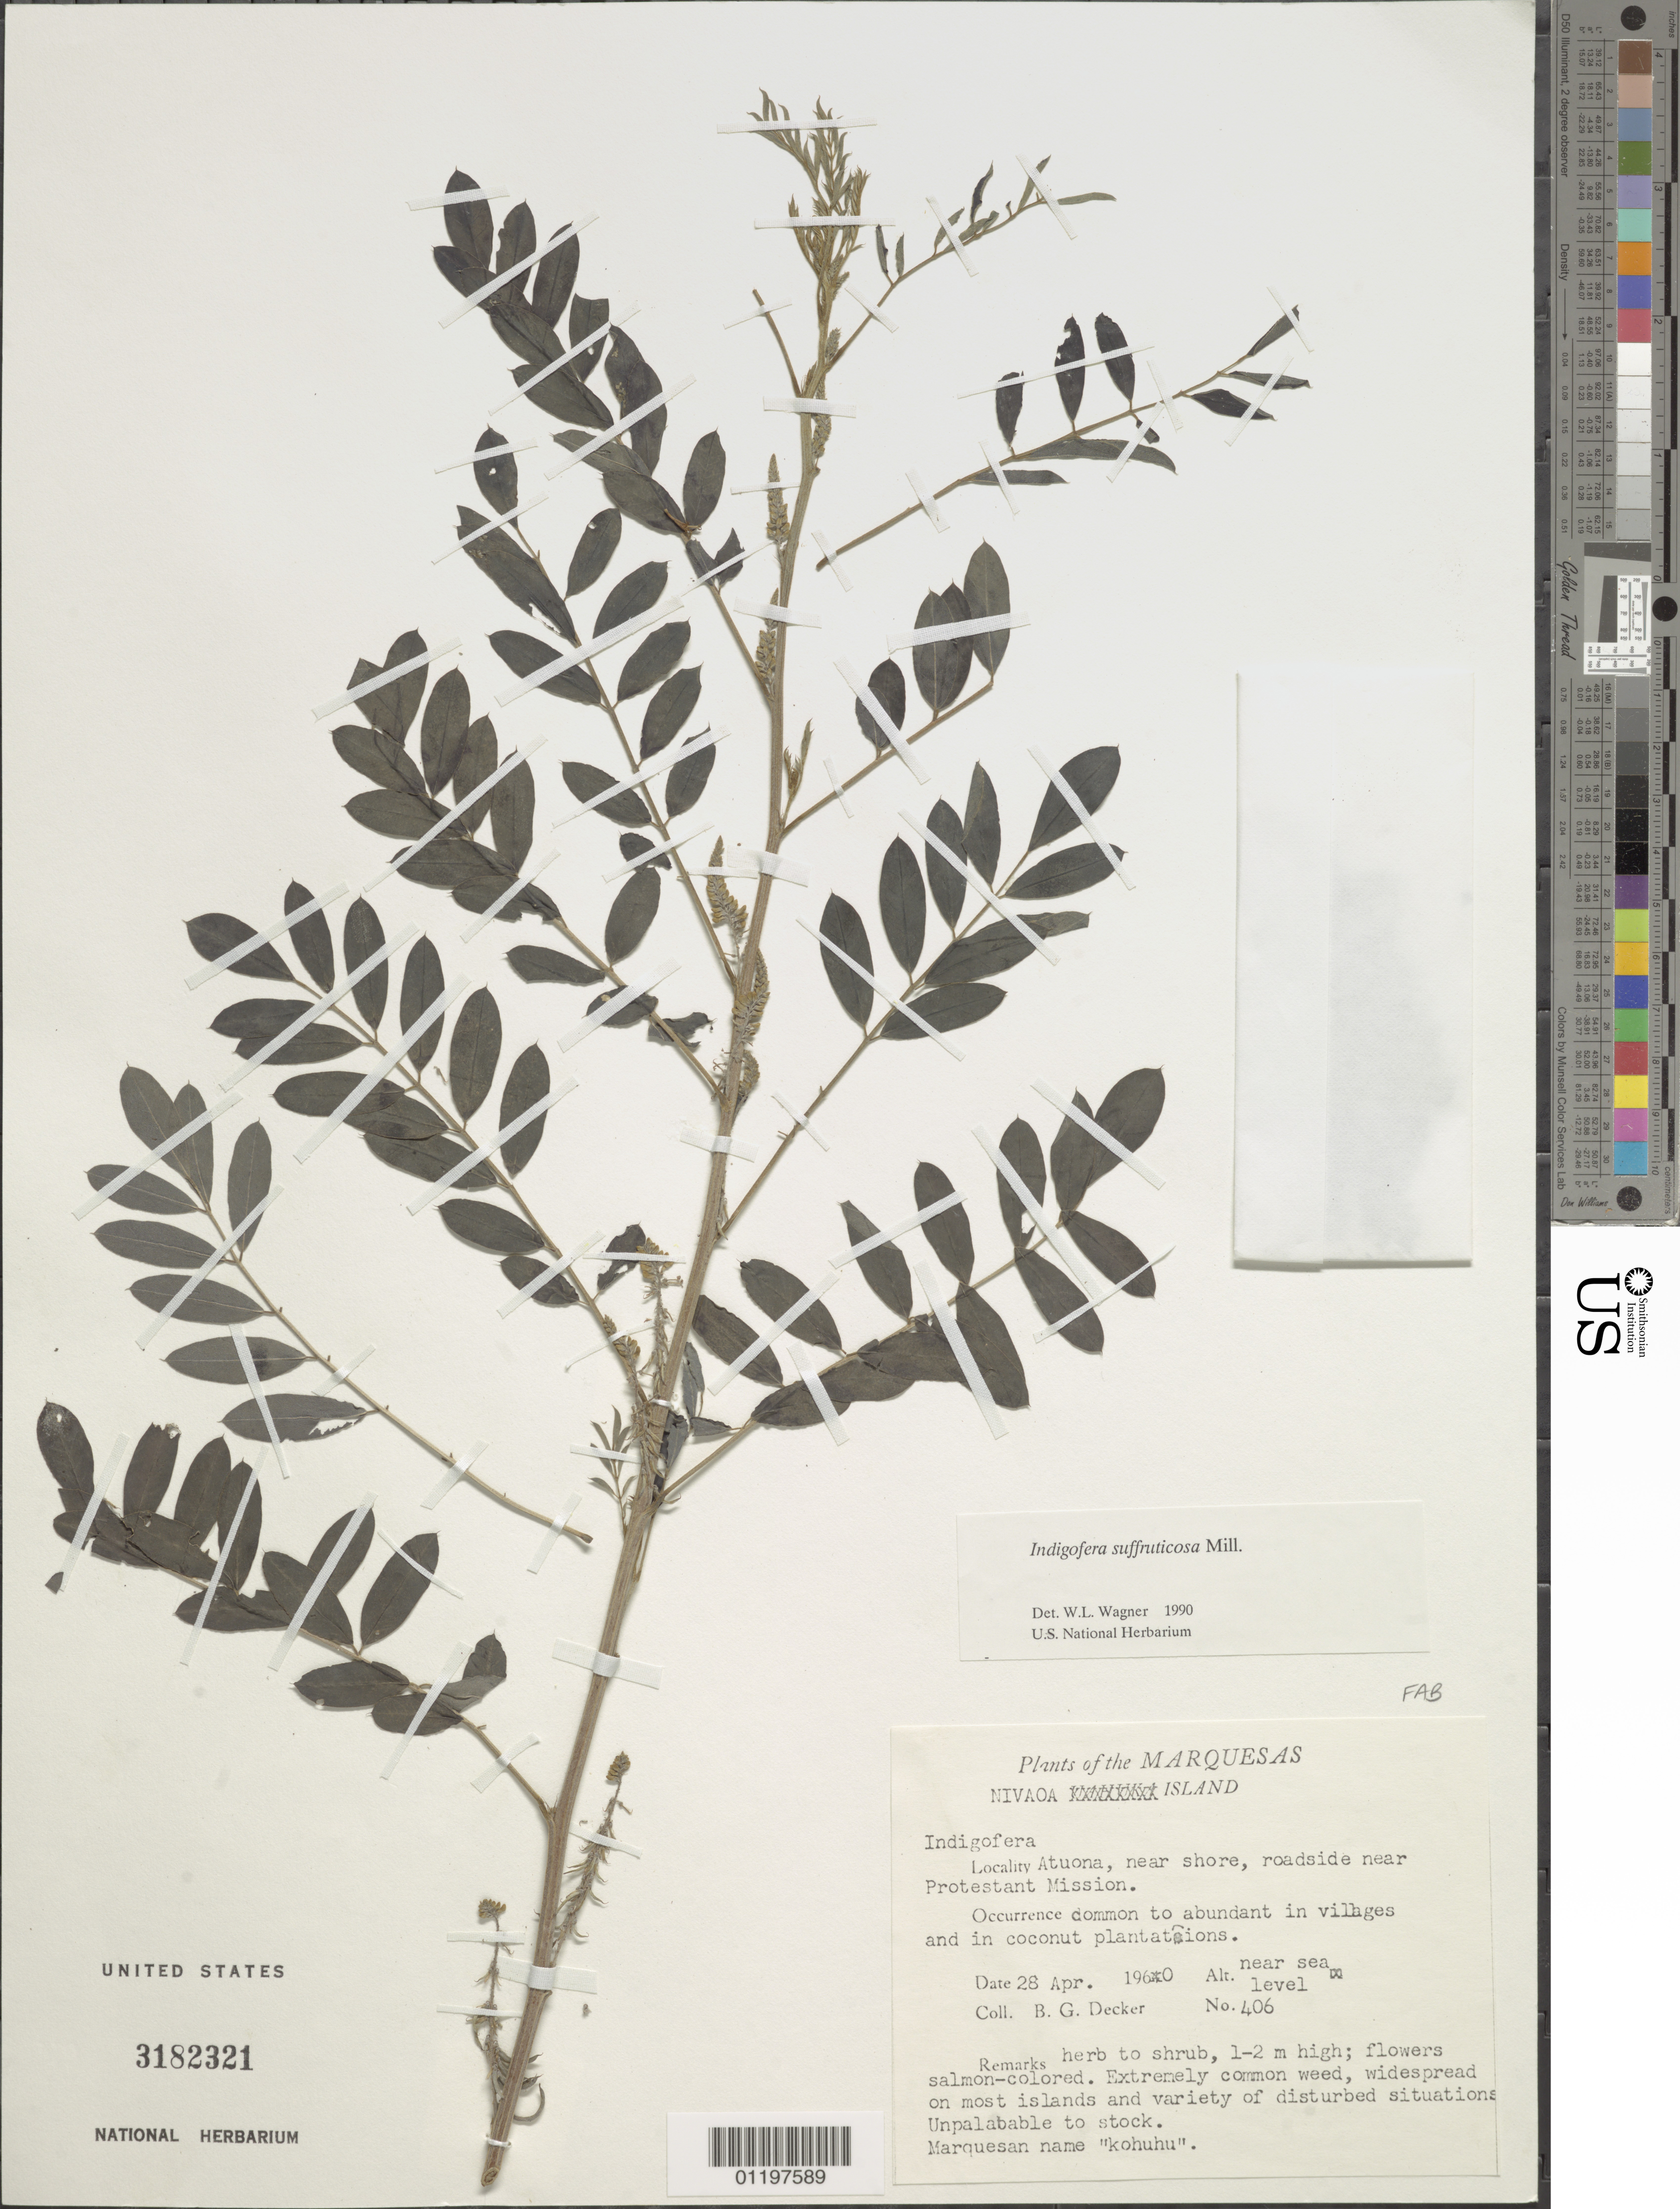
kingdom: Plantae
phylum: Tracheophyta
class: Magnoliopsida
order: Fabales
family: Fabaceae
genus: Indigofera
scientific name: Indigofera suffruticosa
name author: Mill.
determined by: Wagner, W. L., (BOT), Smithsonian Institution - National Museum of Natural History (UNITED STATES)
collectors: B. G. Decker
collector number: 406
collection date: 1960-04-28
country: French Polynesia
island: Hiva Oa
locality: Atuona, roadside near Protestant Mission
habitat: Near sea level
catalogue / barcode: US 3182321